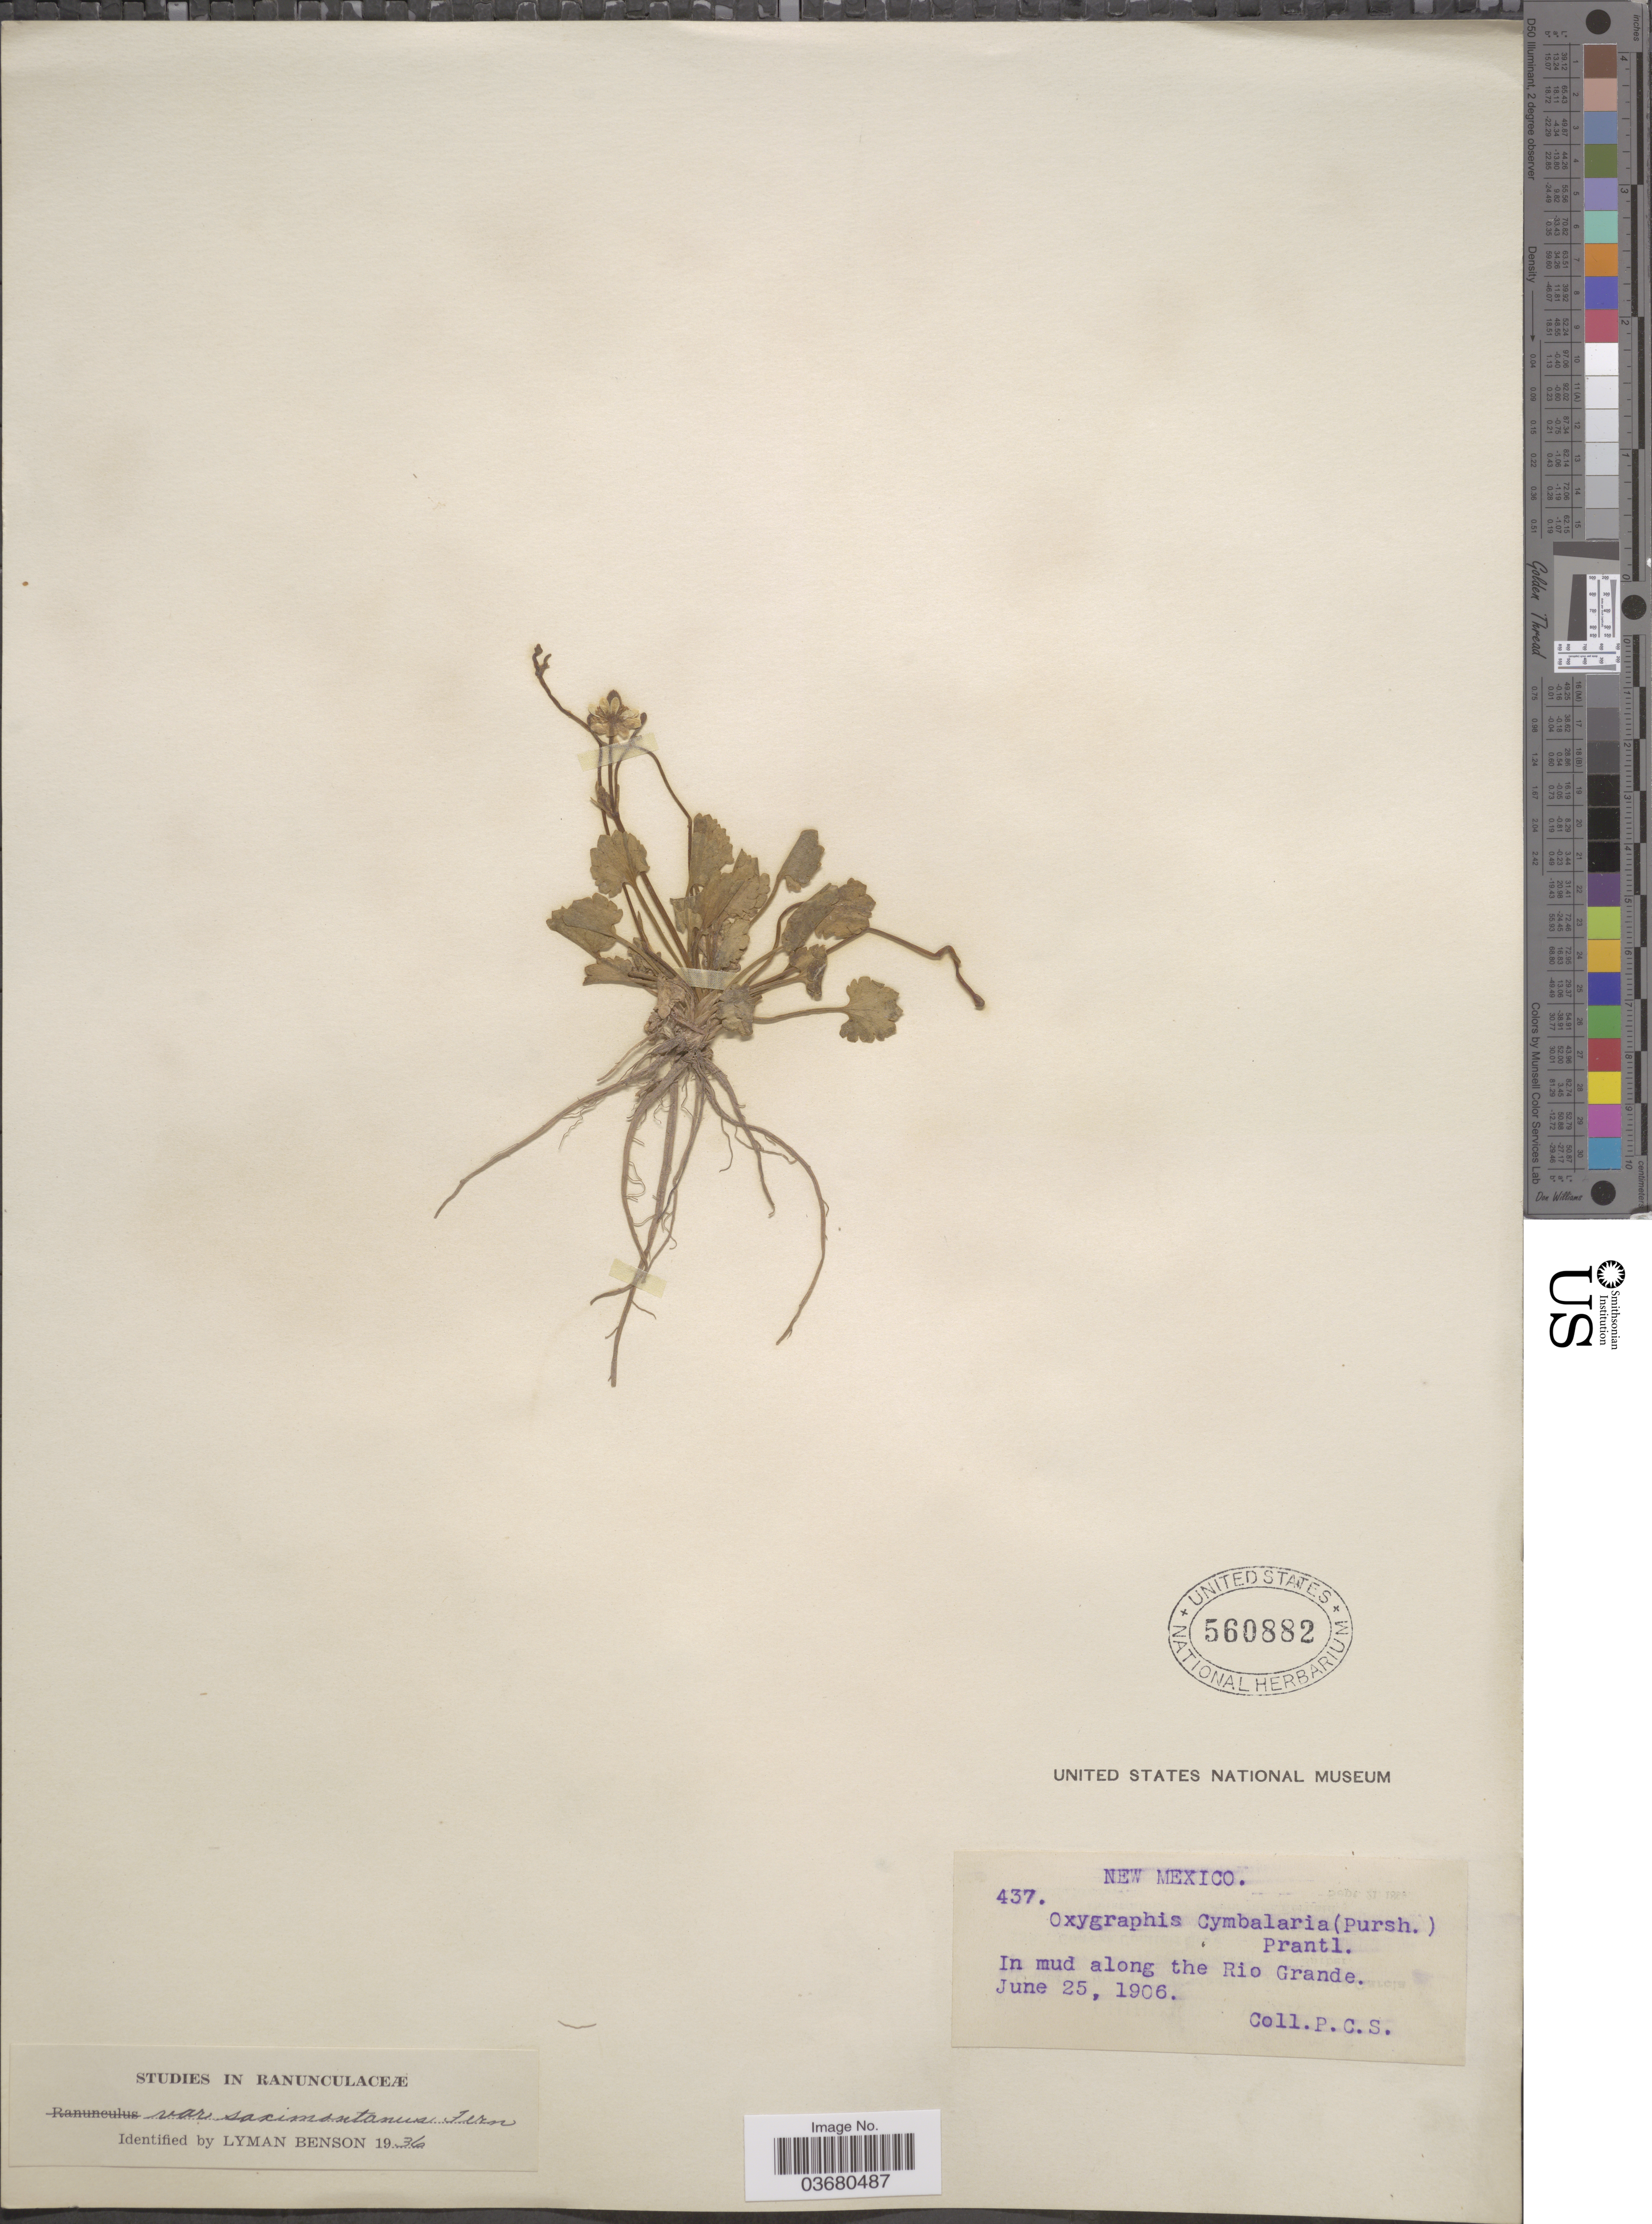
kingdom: Plantae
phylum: Tracheophyta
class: Magnoliopsida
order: Ranunculales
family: Ranunculaceae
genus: Halerpestes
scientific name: Halerpestes cymbalaria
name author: (Pursh) Greene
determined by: Strong, M. T., (US), Smithsonian Institution - National Museum of Natural History (UNITED STATES)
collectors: P. C. S.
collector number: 437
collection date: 1906-06-25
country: United States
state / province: New Mexico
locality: In mud along the Rio Grande.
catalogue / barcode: US 560882